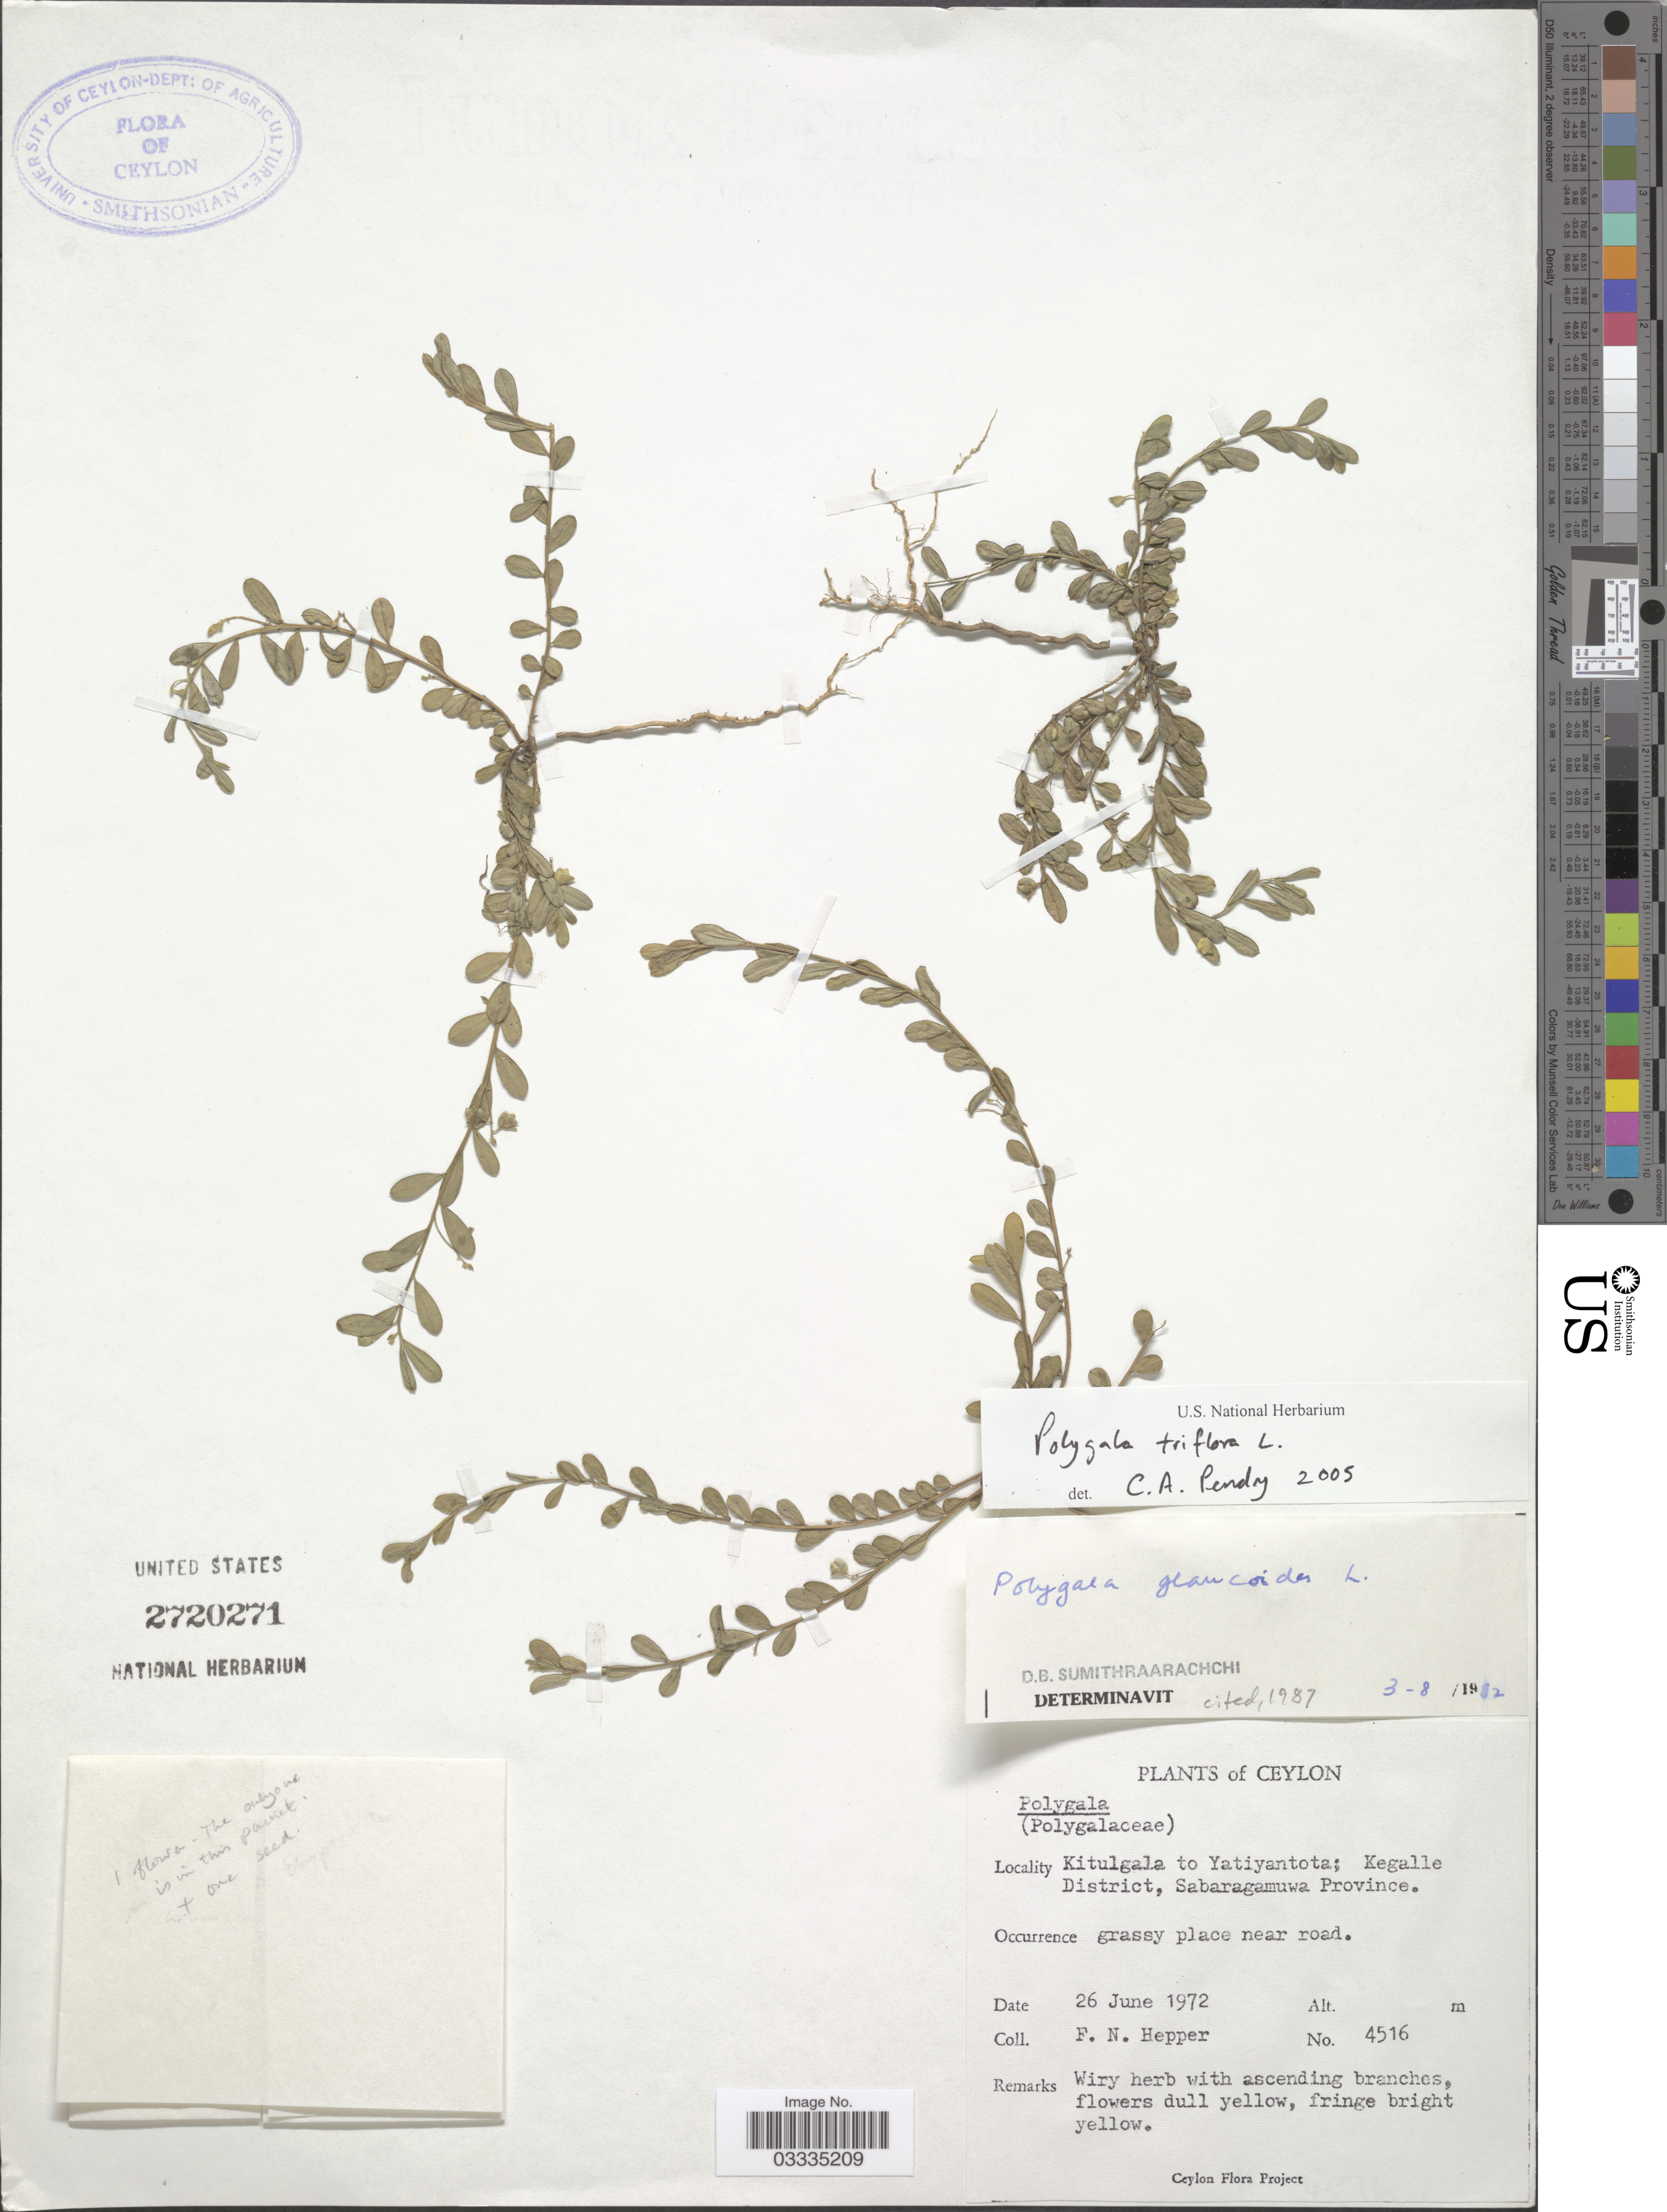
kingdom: Plantae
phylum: Tracheophyta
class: Magnoliopsida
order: Fabales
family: Polygalaceae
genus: Polygala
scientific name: Polygala triflora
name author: L.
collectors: F. Hepper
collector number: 4516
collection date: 1972-06-26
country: Sri Lanka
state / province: Sabaragamuwa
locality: Ceylon. Kitulgala to Yatiyantota; Kegalle District. Grassy place near road.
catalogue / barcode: US 2720271